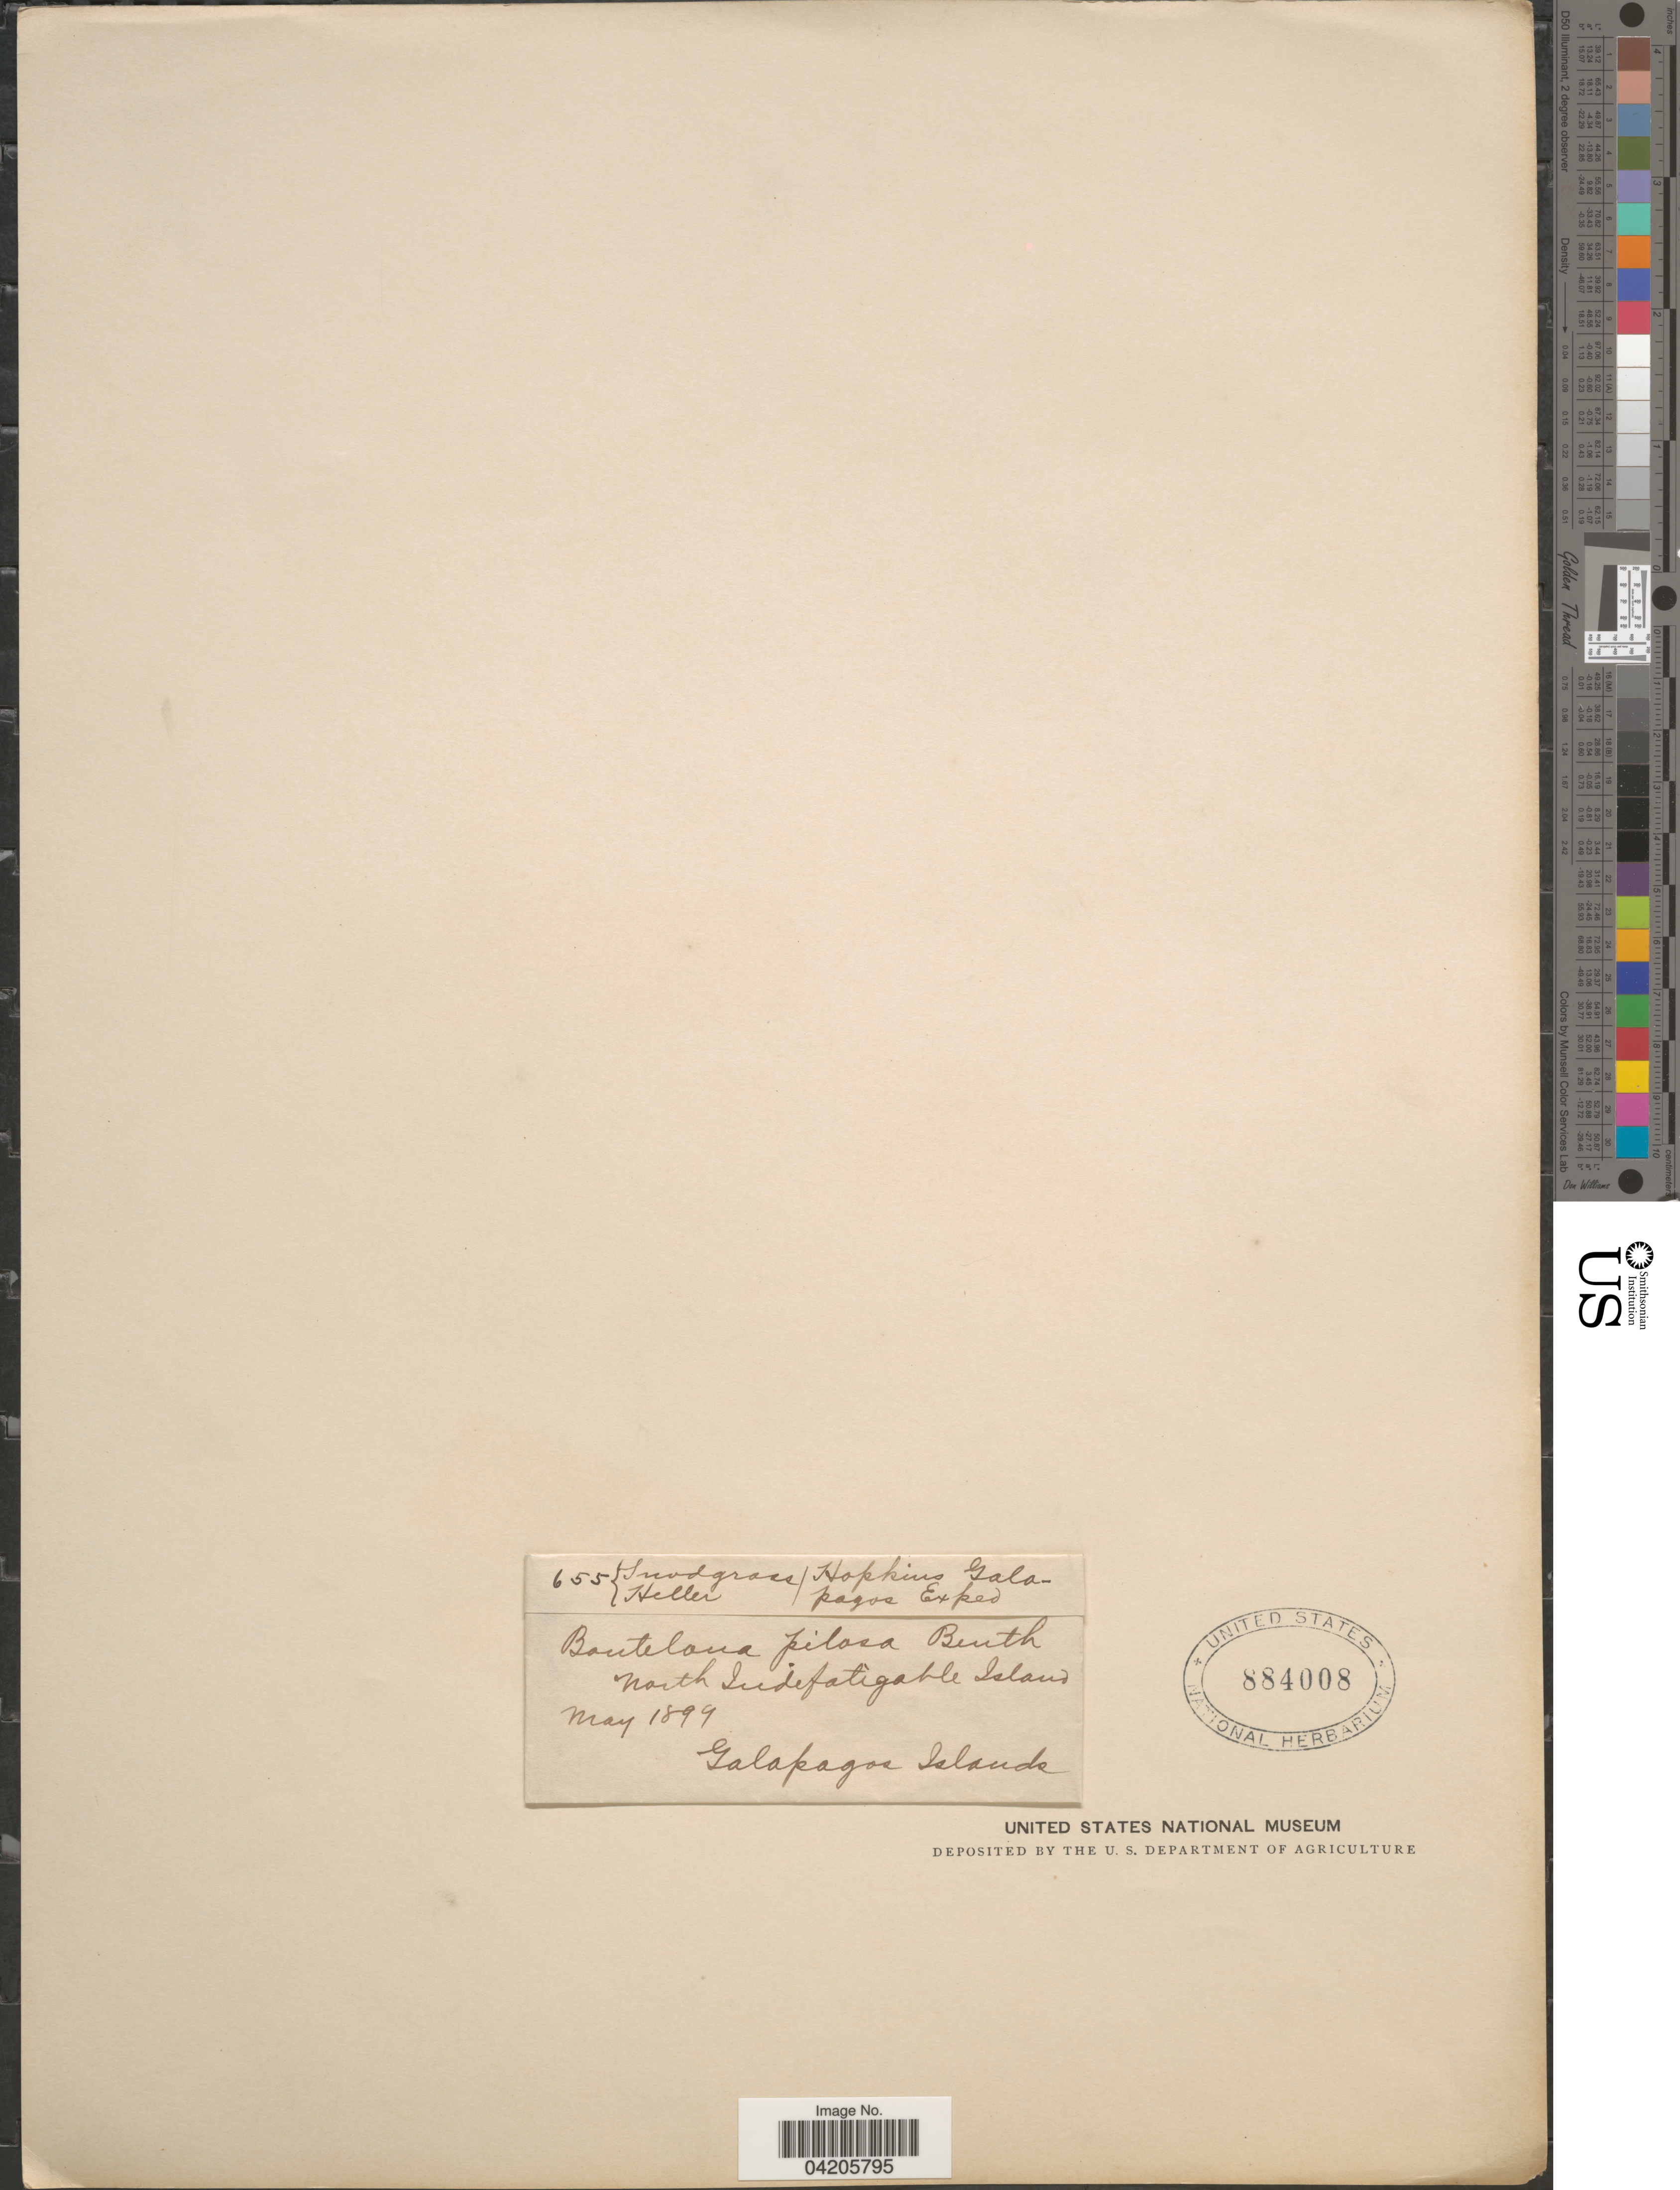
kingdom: Plantae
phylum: Tracheophyta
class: Liliopsida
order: Poales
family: Poaceae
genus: Bouteloua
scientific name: Bouteloua disticha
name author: (Kunth) Benth.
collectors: Snodgrass & -- Heller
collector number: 655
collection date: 1899-05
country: Ecuador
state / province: Colón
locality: Hopkins Galapagos Exped. North Indefatigable Island. Galapagos Islands.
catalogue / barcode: US 884008